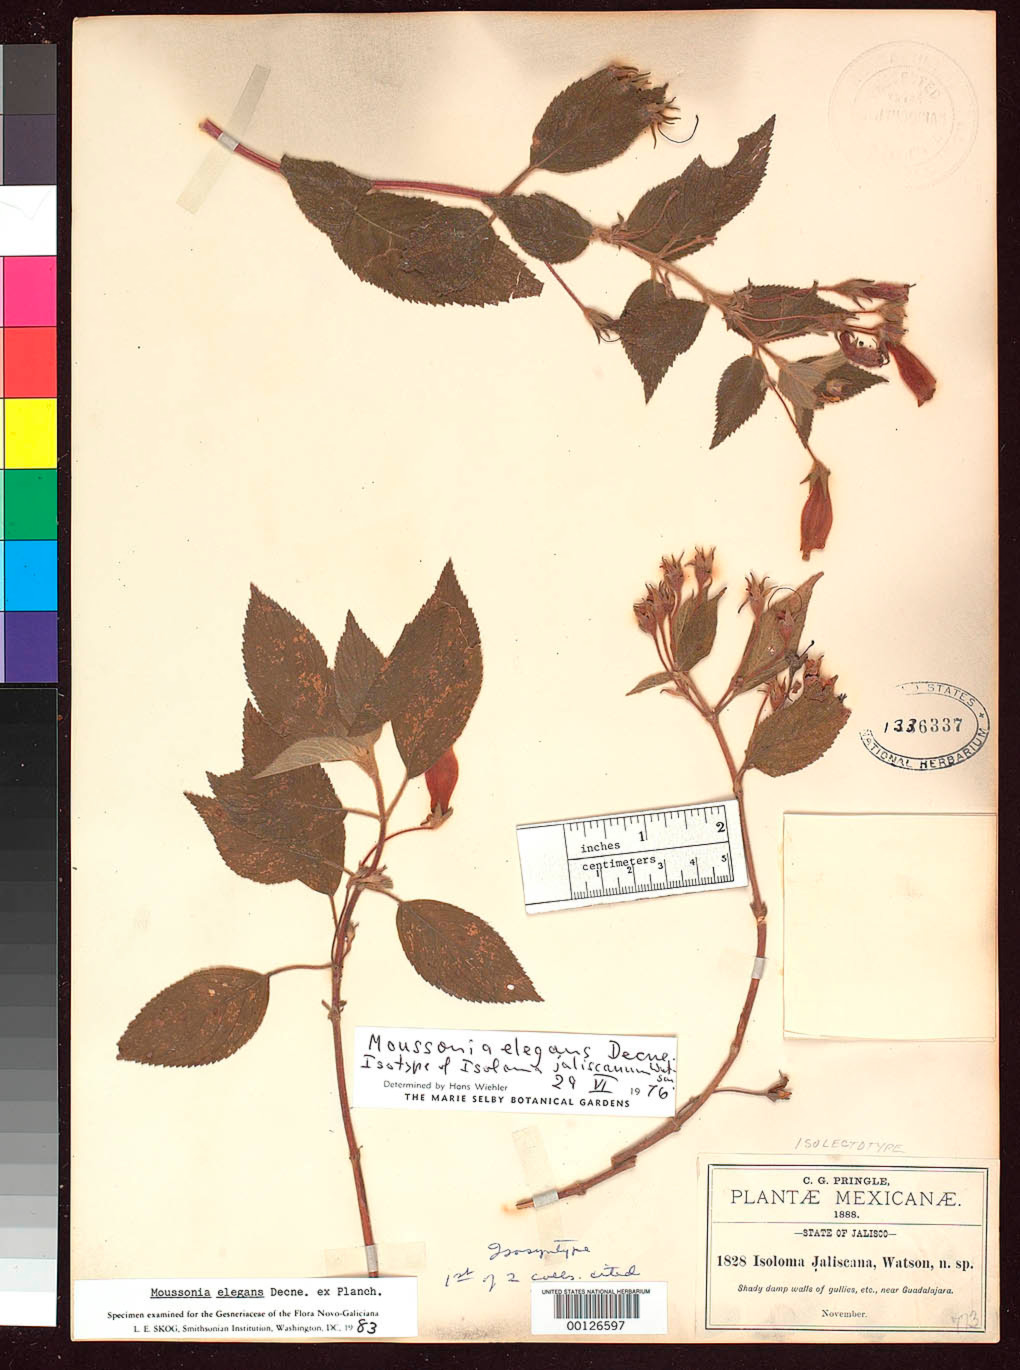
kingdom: Plantae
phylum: Tracheophyta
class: Magnoliopsida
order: Lamiales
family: Gesneriaceae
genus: Isoloma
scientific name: Isoloma jaliscanum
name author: S. Watson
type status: Syntype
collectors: C. G. Pringle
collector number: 1828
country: Mexico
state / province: Jalisco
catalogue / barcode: US 1336337